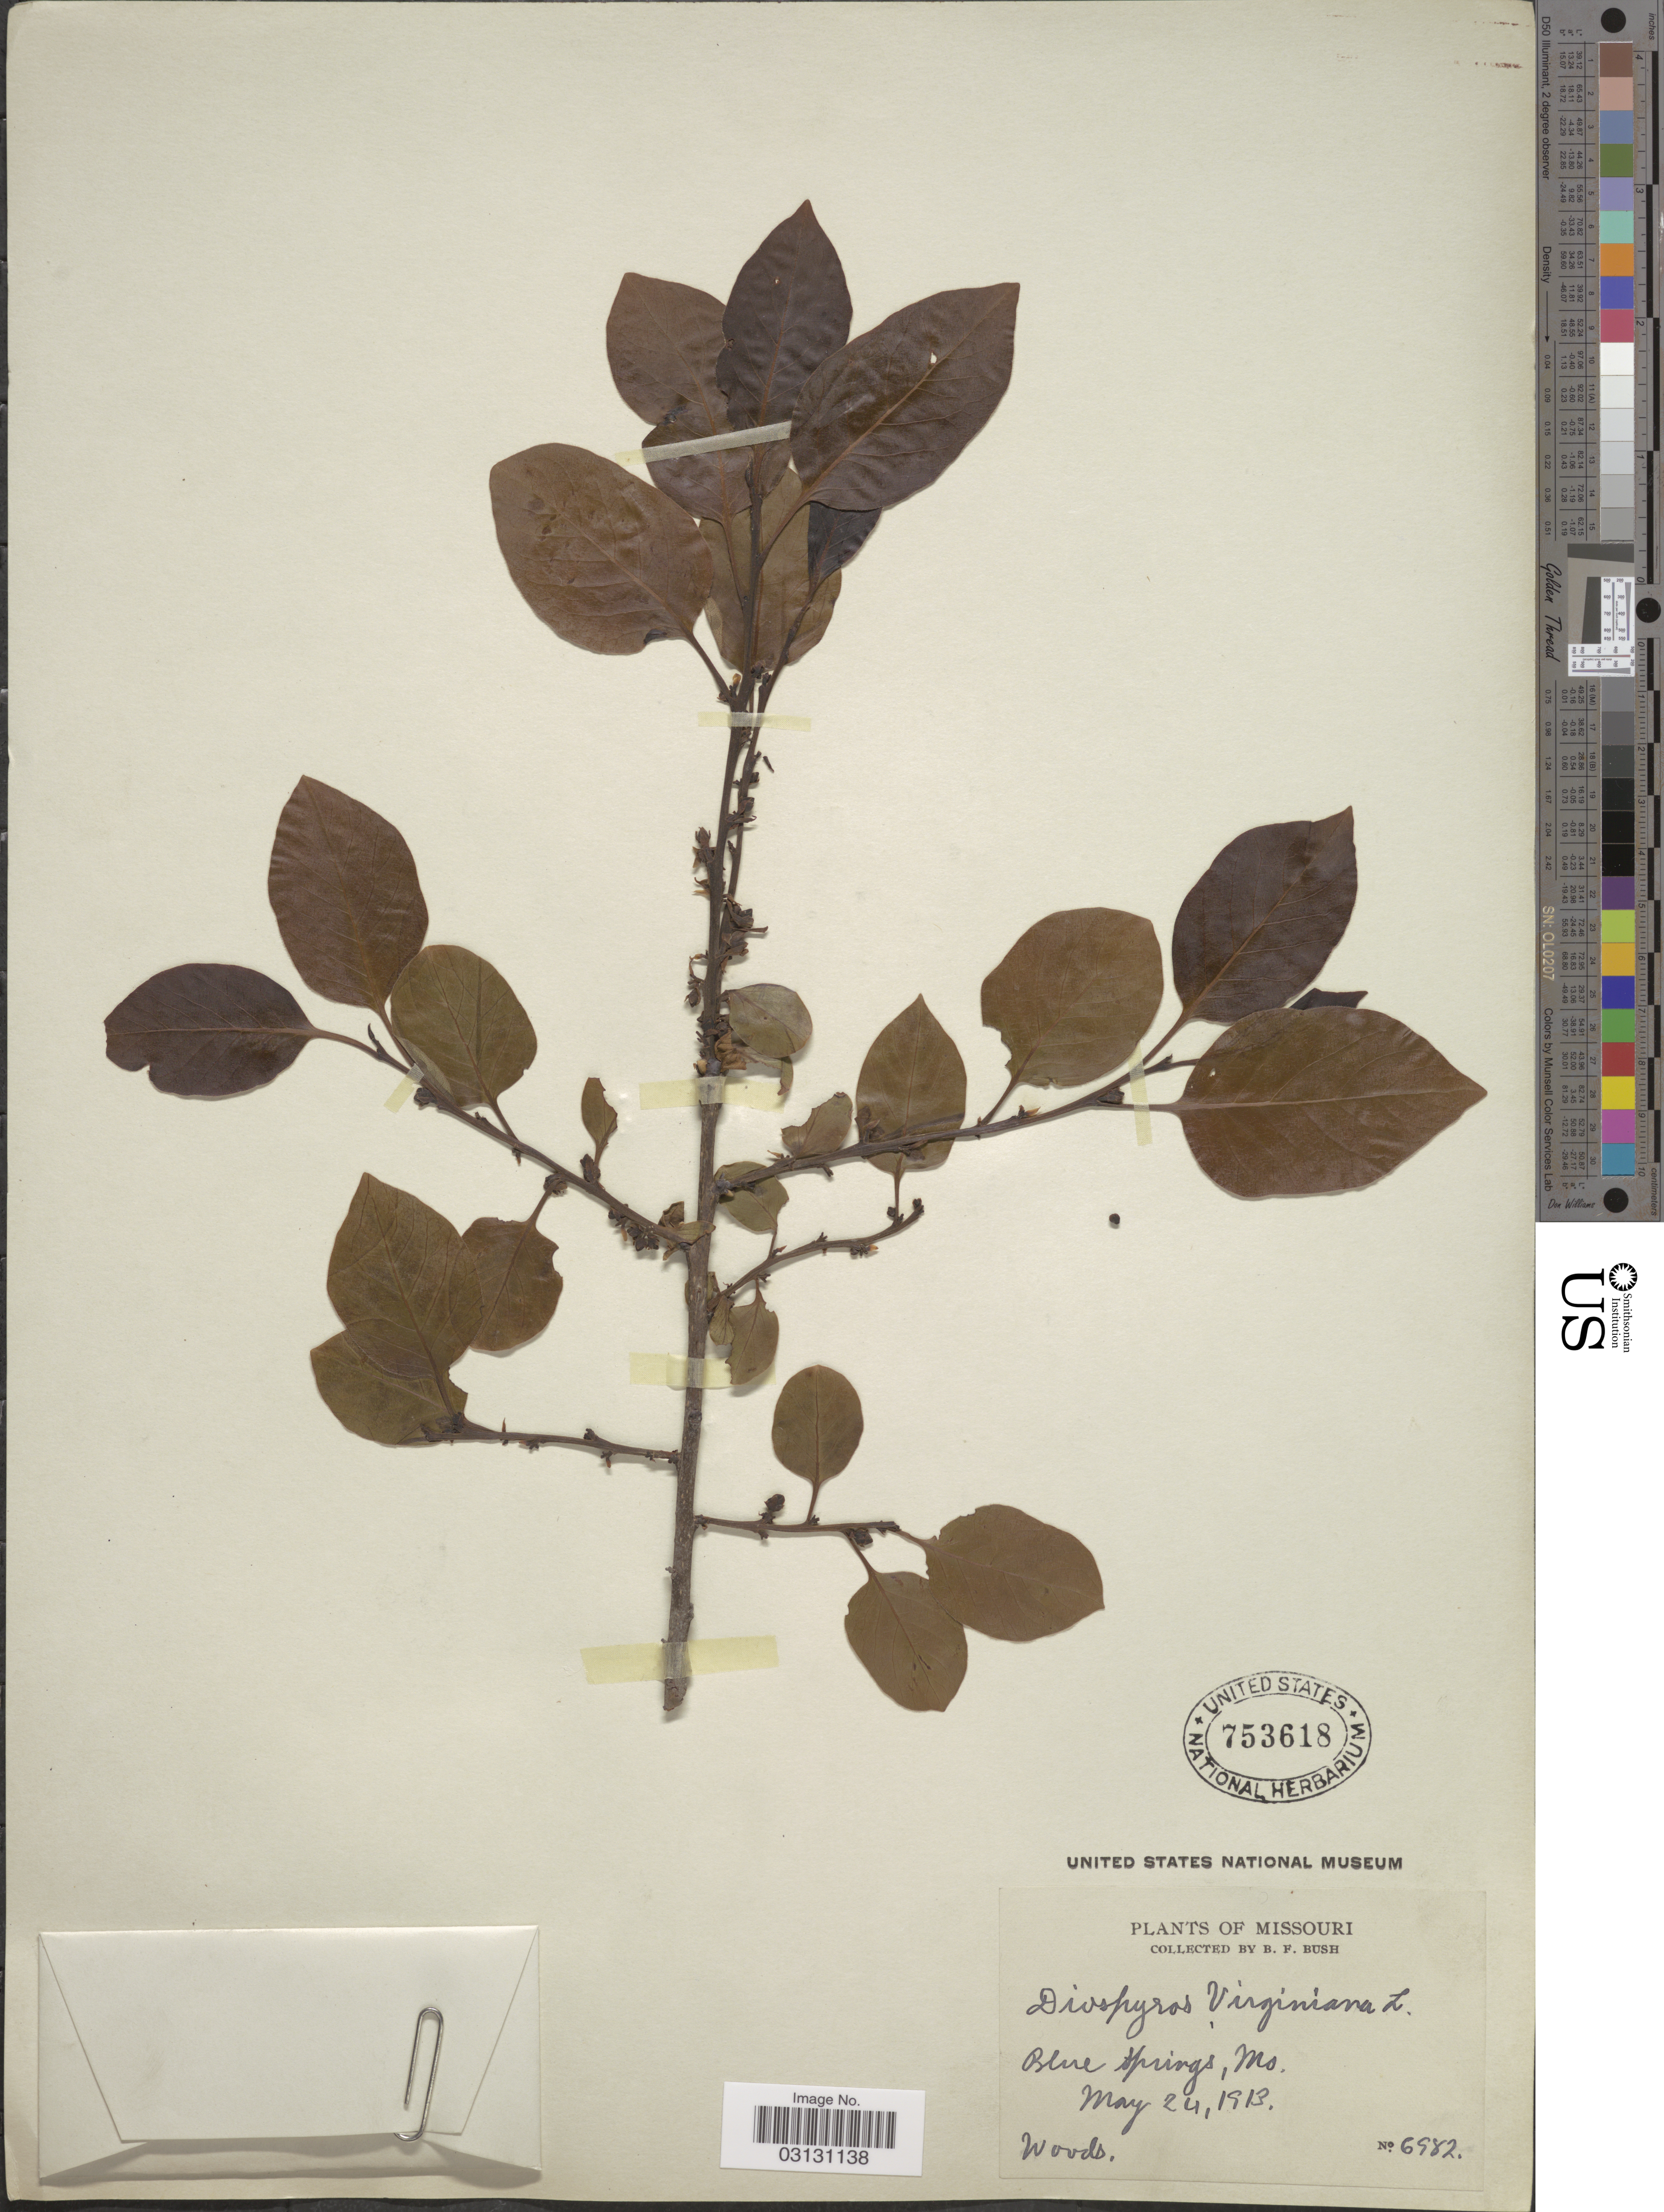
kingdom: Plantae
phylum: Tracheophyta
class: Magnoliopsida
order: Ericales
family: Ebenaceae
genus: Diospyros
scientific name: Diospyros virginiana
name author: L.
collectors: B. F. Bush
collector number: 6982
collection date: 1913-05-24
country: United States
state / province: Missouri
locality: Blue Springs.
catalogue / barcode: US 753618